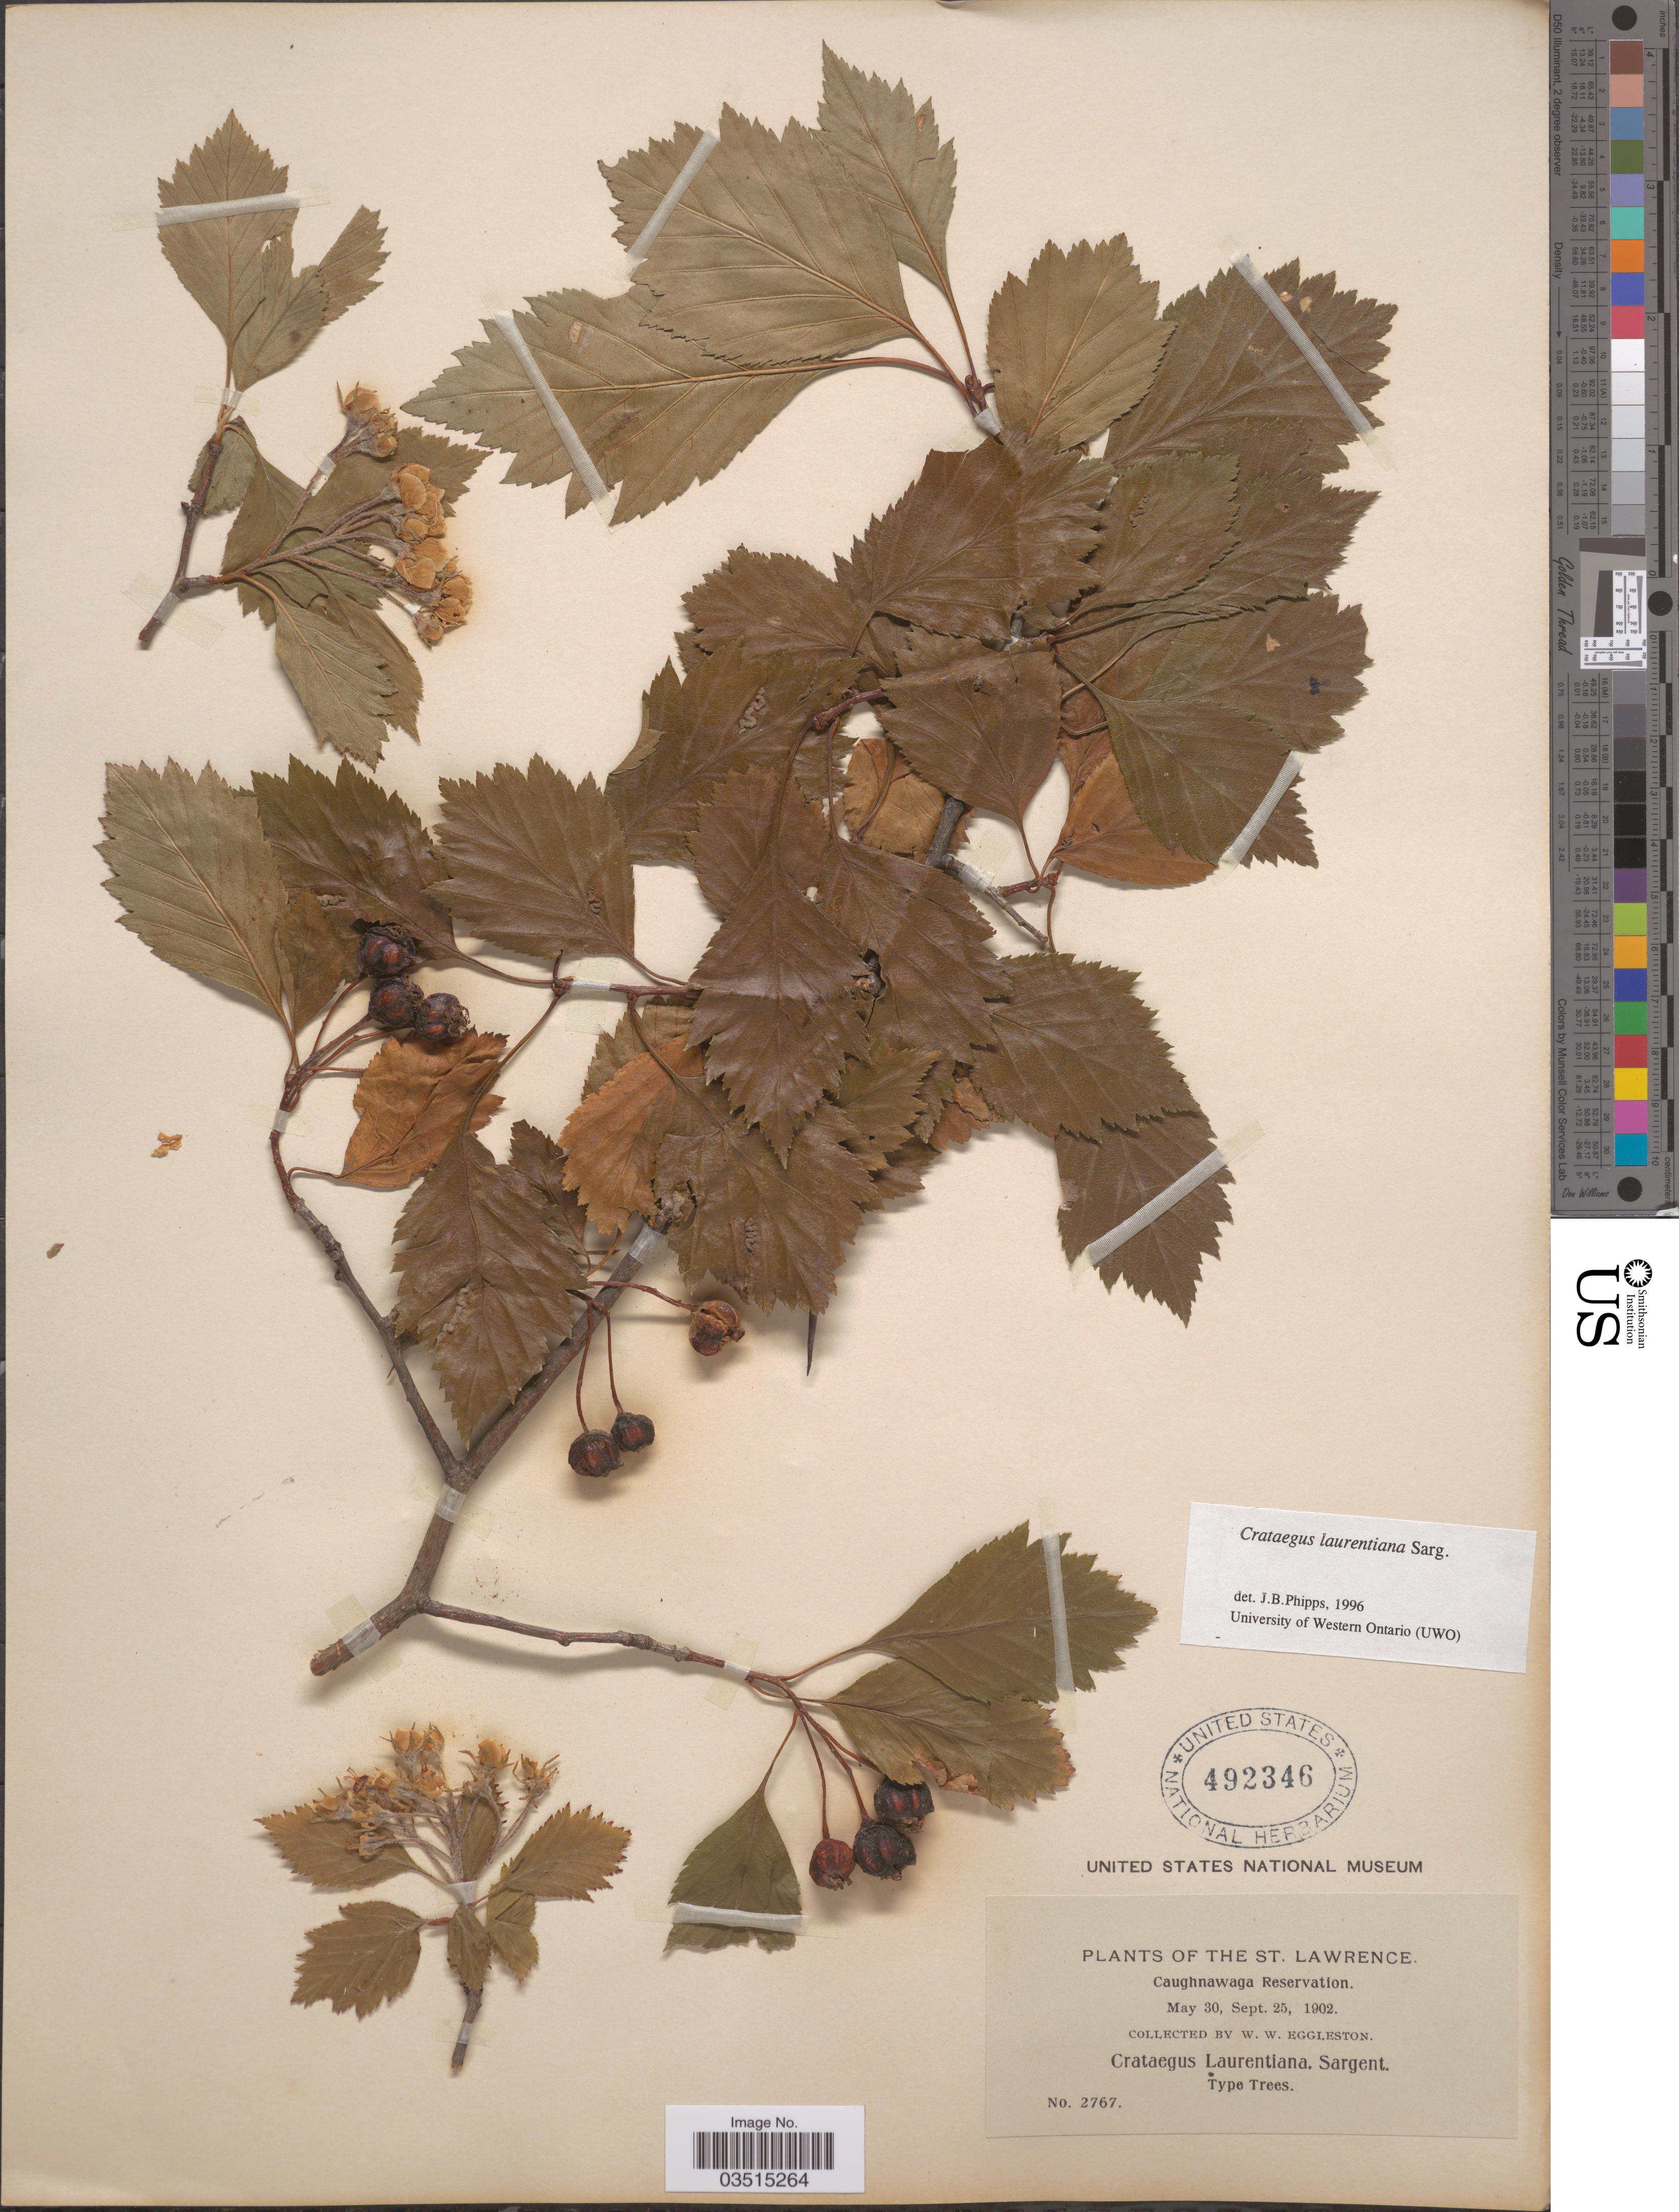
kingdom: Plantae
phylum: Tracheophyta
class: Magnoliopsida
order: Rosales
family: Rosaceae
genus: Crataegus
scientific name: Crataegus laurentiana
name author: Sarg.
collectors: W. W. Eggleston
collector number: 2767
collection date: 1902-05-30/1902-09-25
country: Canada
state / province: Quebec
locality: The St. Lawrence. Caughnawaga Reservation.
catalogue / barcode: US 492346